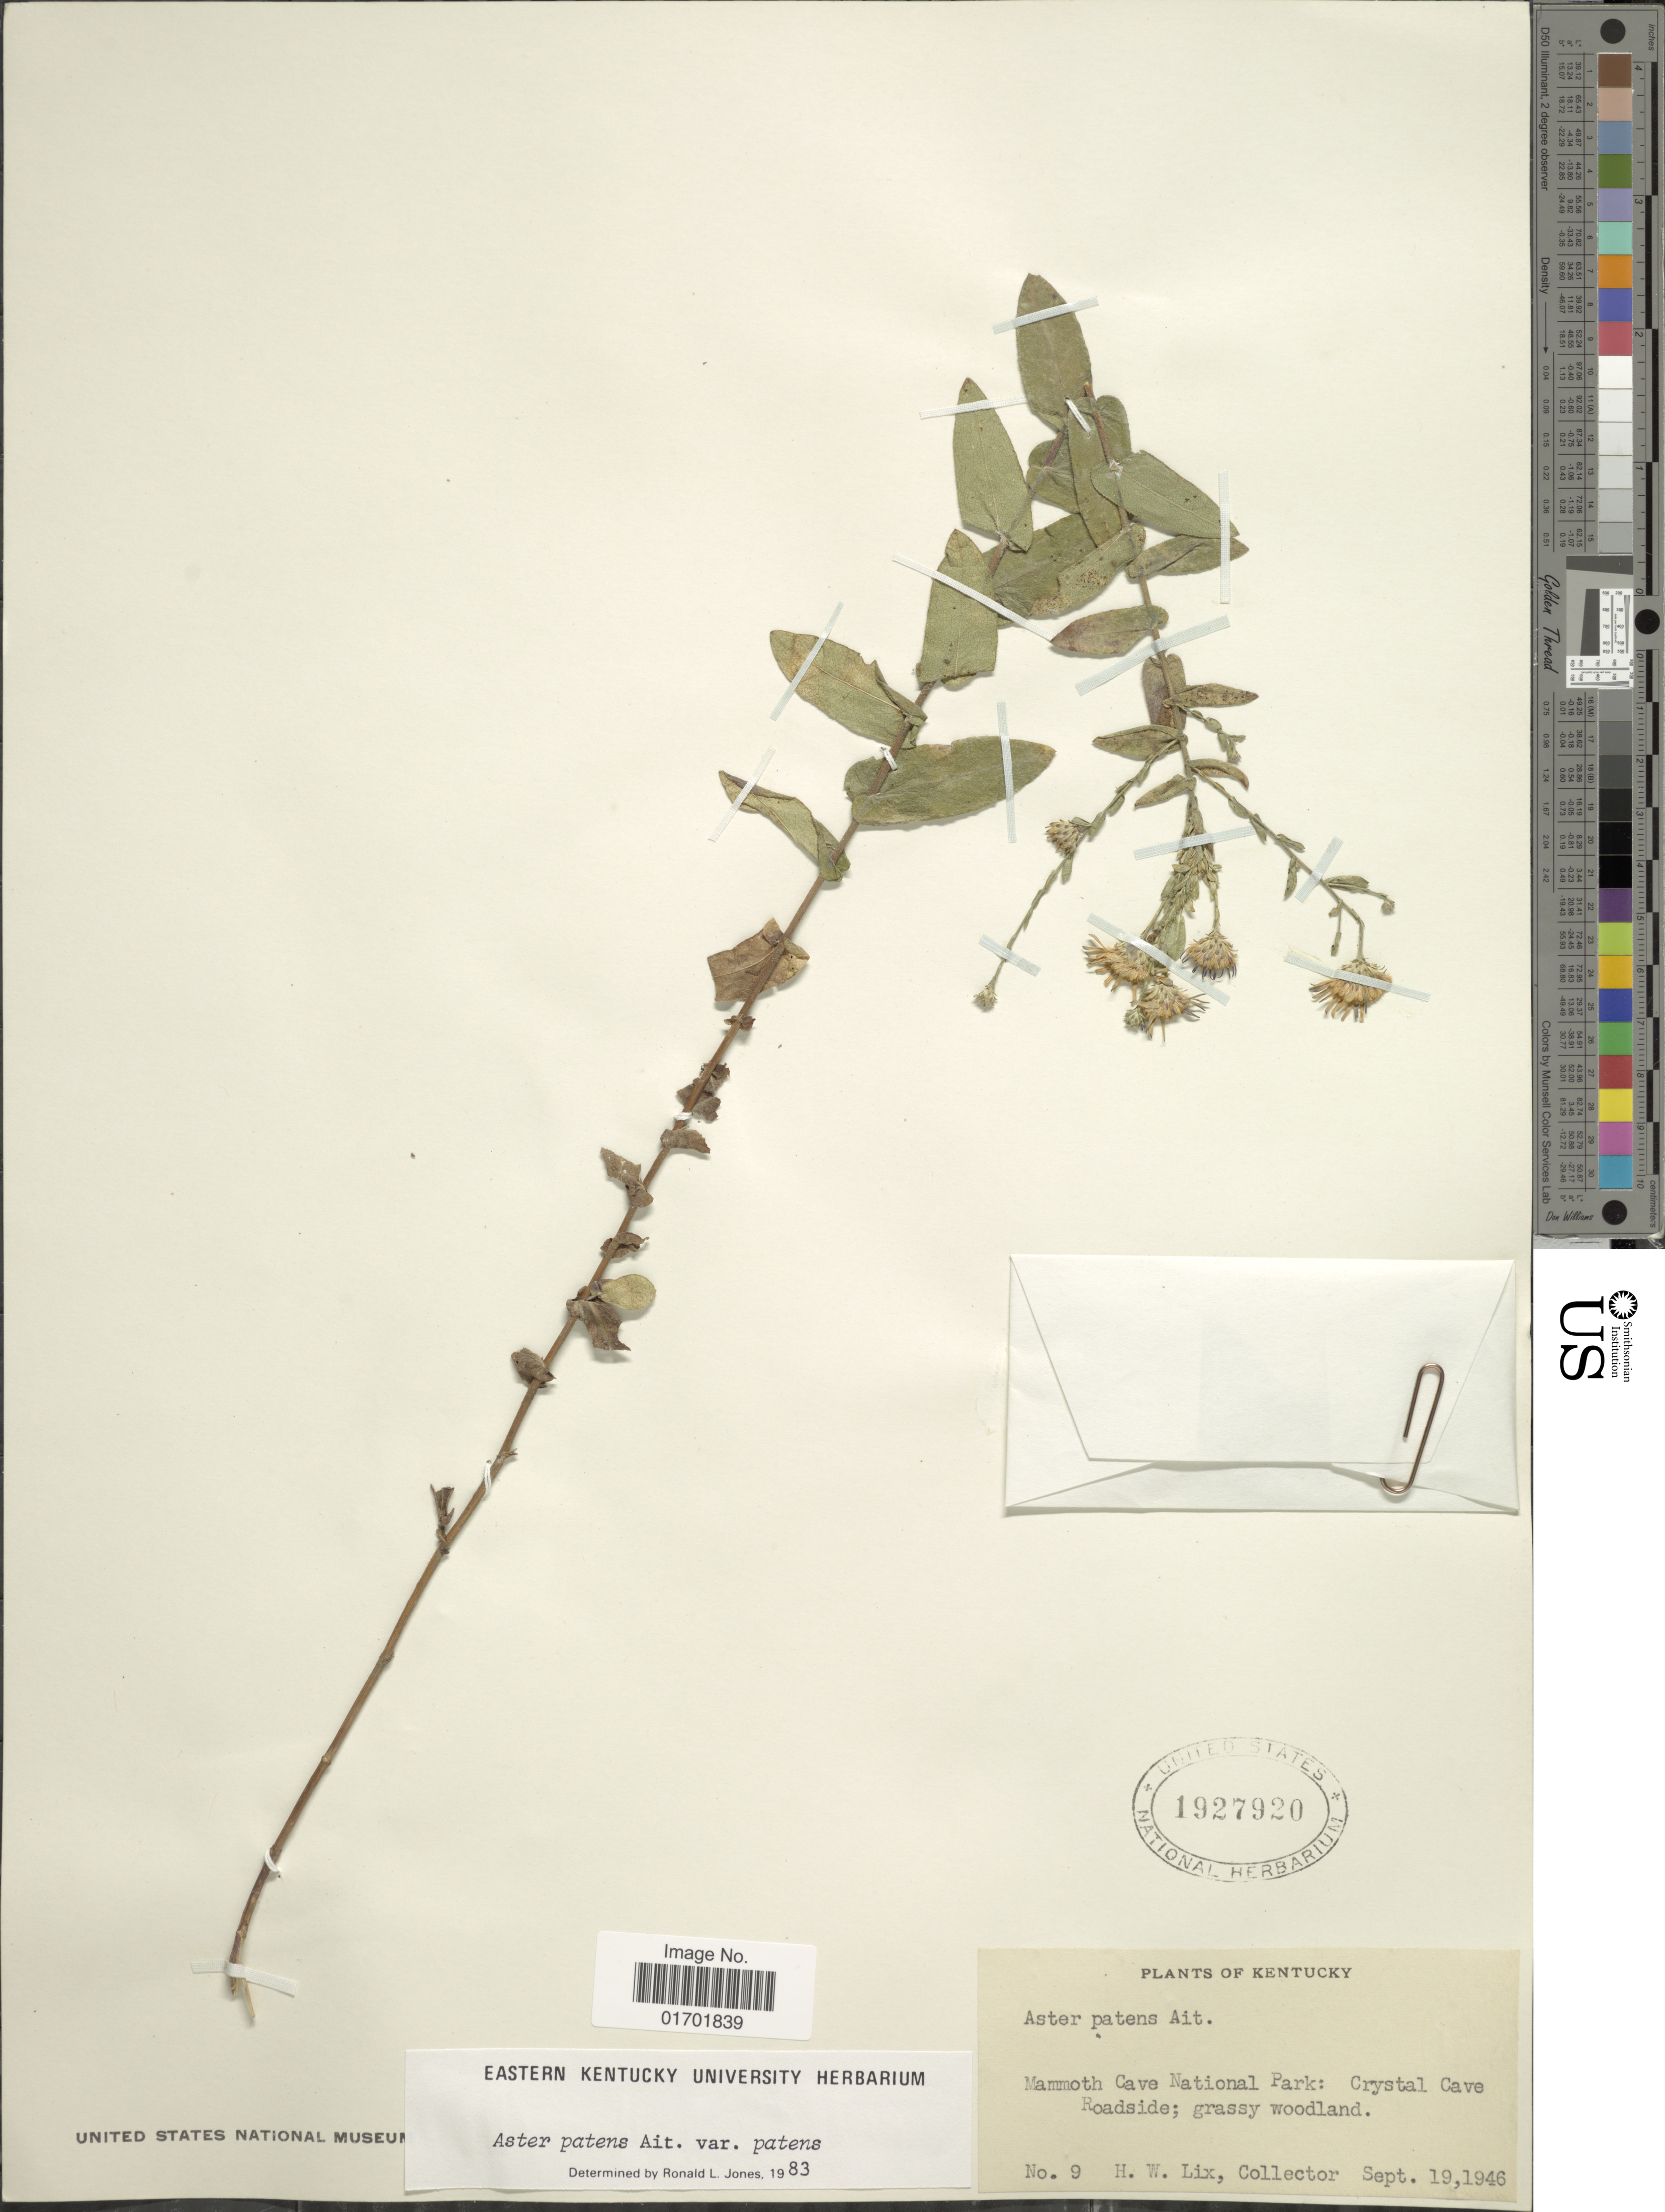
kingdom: Plantae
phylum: Tracheophyta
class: Magnoliopsida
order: Asterales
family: Asteraceae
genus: Symphyotrichum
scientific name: Symphyotrichum patens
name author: (Aiton) G.L. Nesom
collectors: H. W. Lix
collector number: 9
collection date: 1946-09-19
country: United States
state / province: Kentucky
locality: Mammoth Cave National park: Crystal cave Roadside.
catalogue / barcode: US 1927920